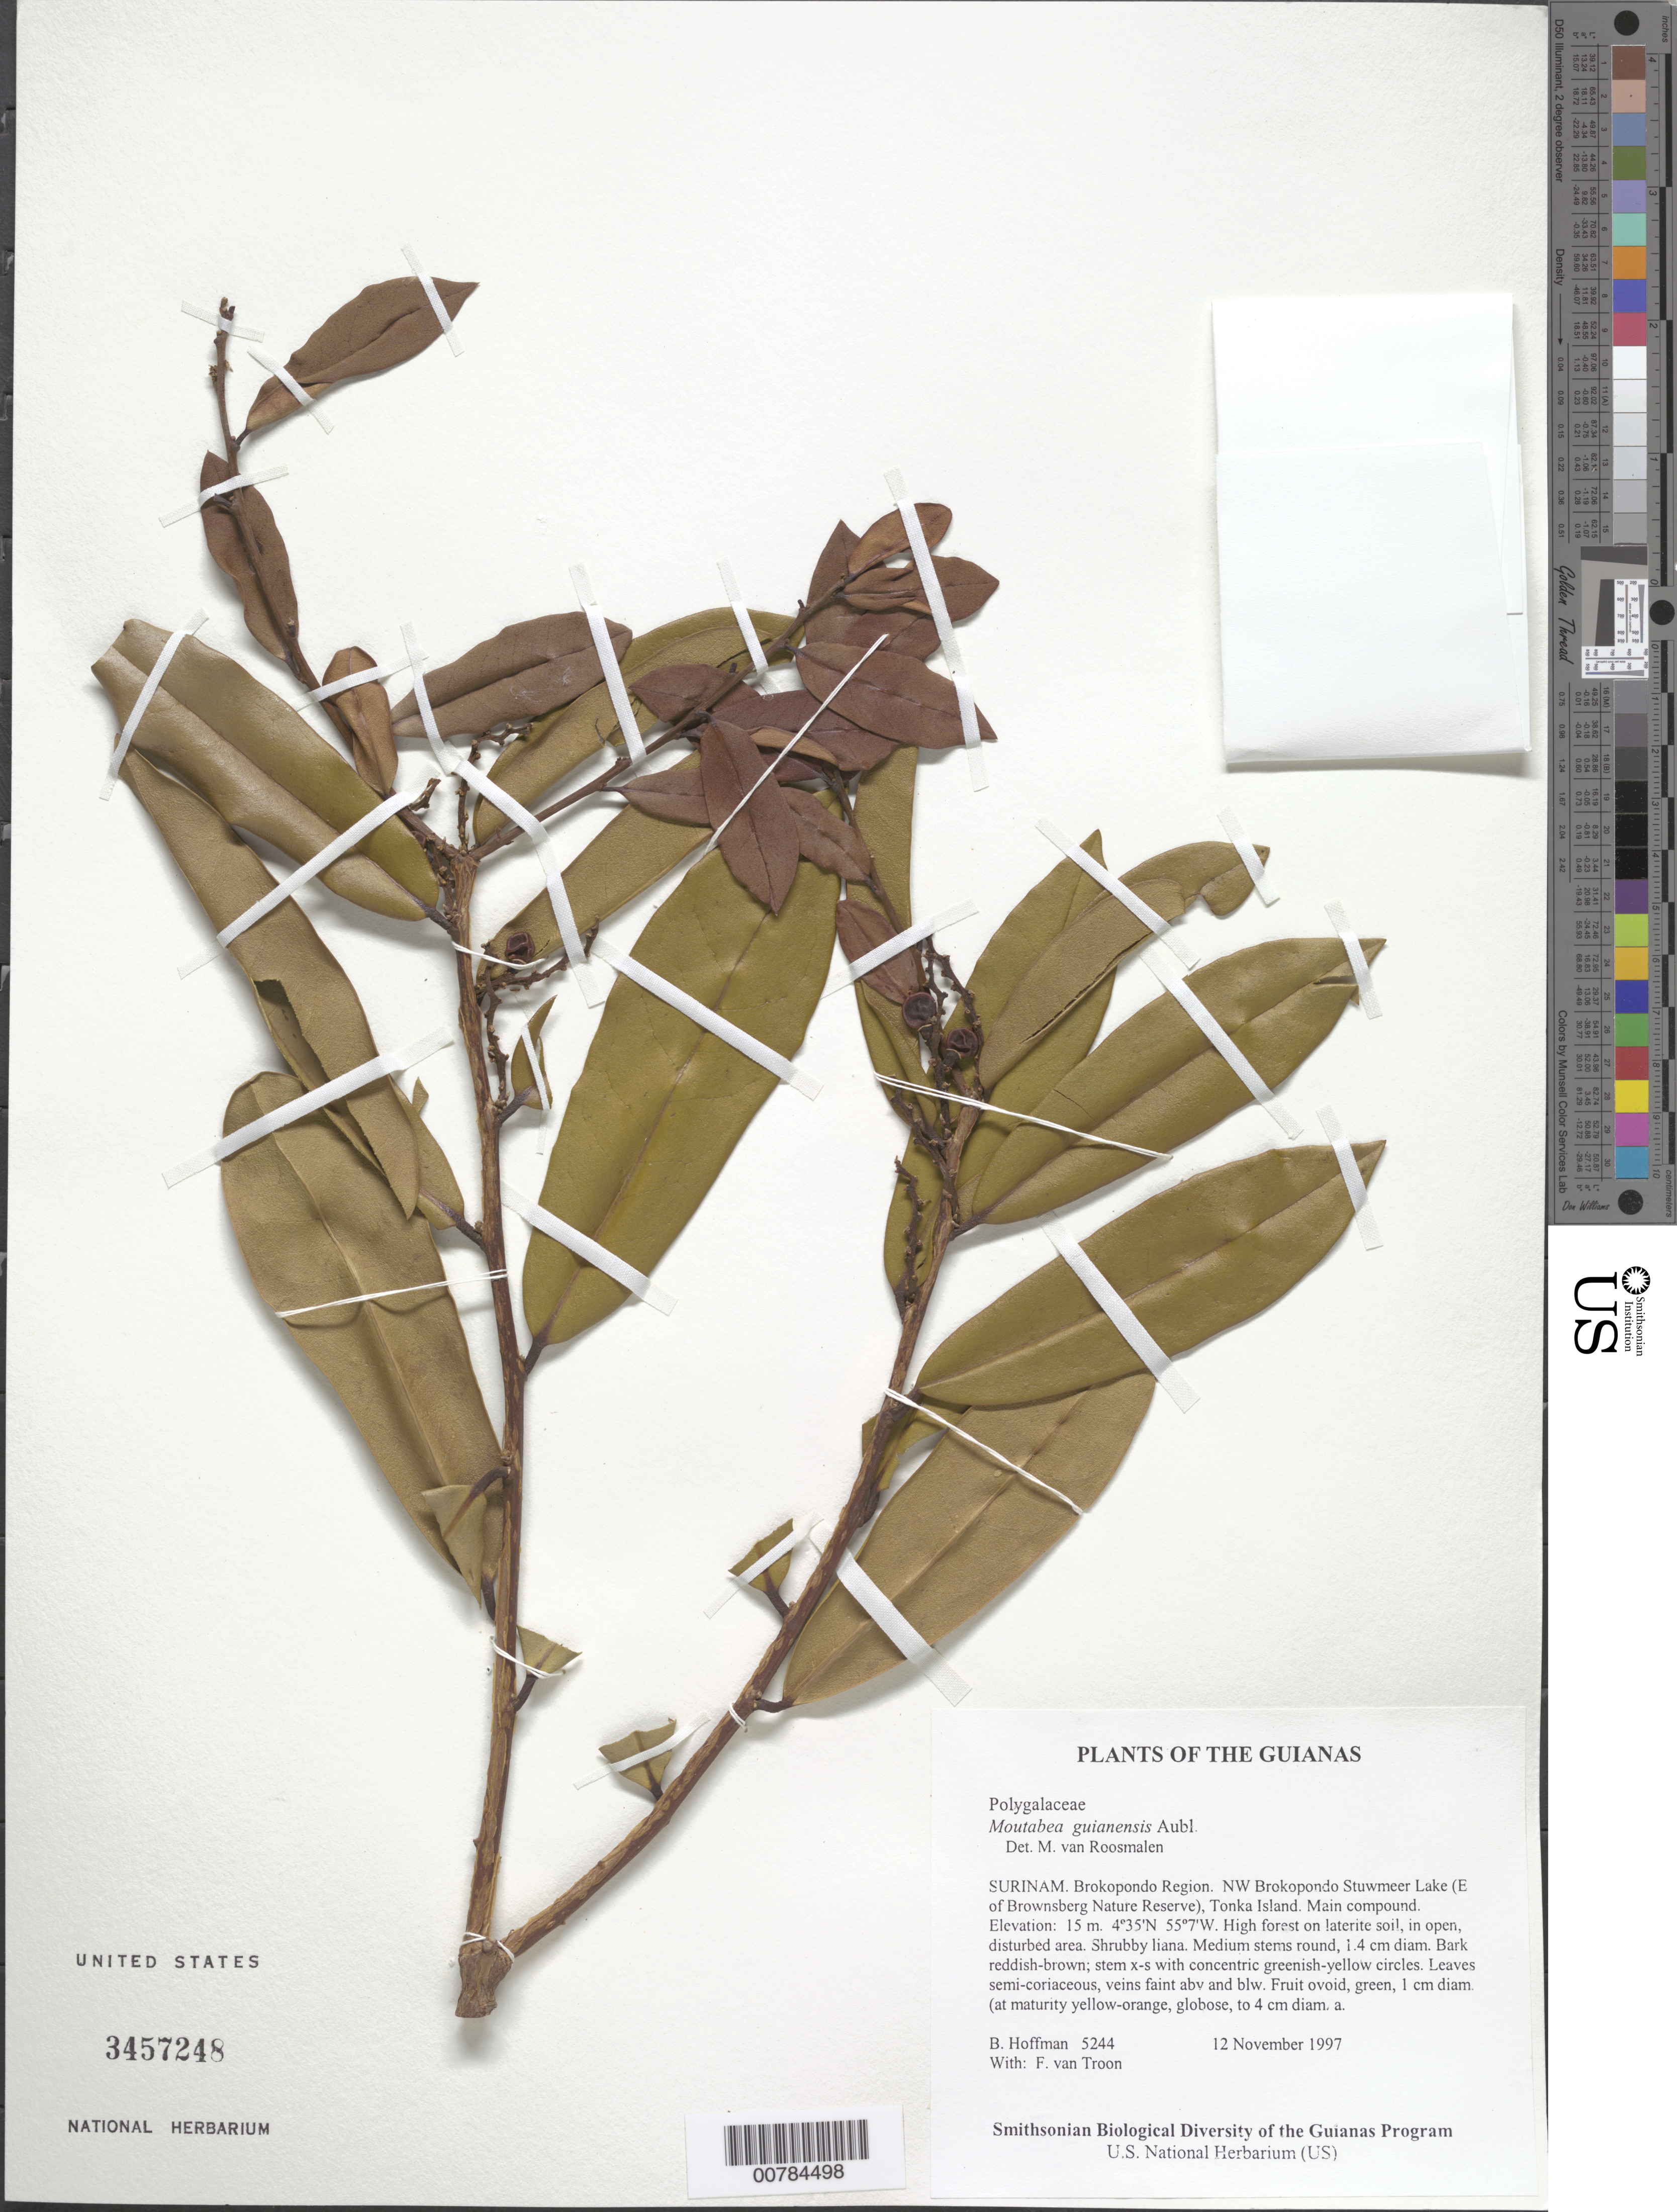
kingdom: Plantae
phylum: Tracheophyta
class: Magnoliopsida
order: Fabales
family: Polygalaceae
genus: Moutabea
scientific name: Moutabea guianensis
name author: Aubl.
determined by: Roosmalen, M. van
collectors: B. Hoffman & F. Troon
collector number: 5244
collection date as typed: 12 November 1997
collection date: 1997-11-12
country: Suriname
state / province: Brokopondo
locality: NW Brokopondo Stuwmeer Lake (E of Brownsberg Nature Reserve), Tonka Island. Main compound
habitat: High forest on laterite soil, in open, disturbed area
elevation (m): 15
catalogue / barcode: US 3457248